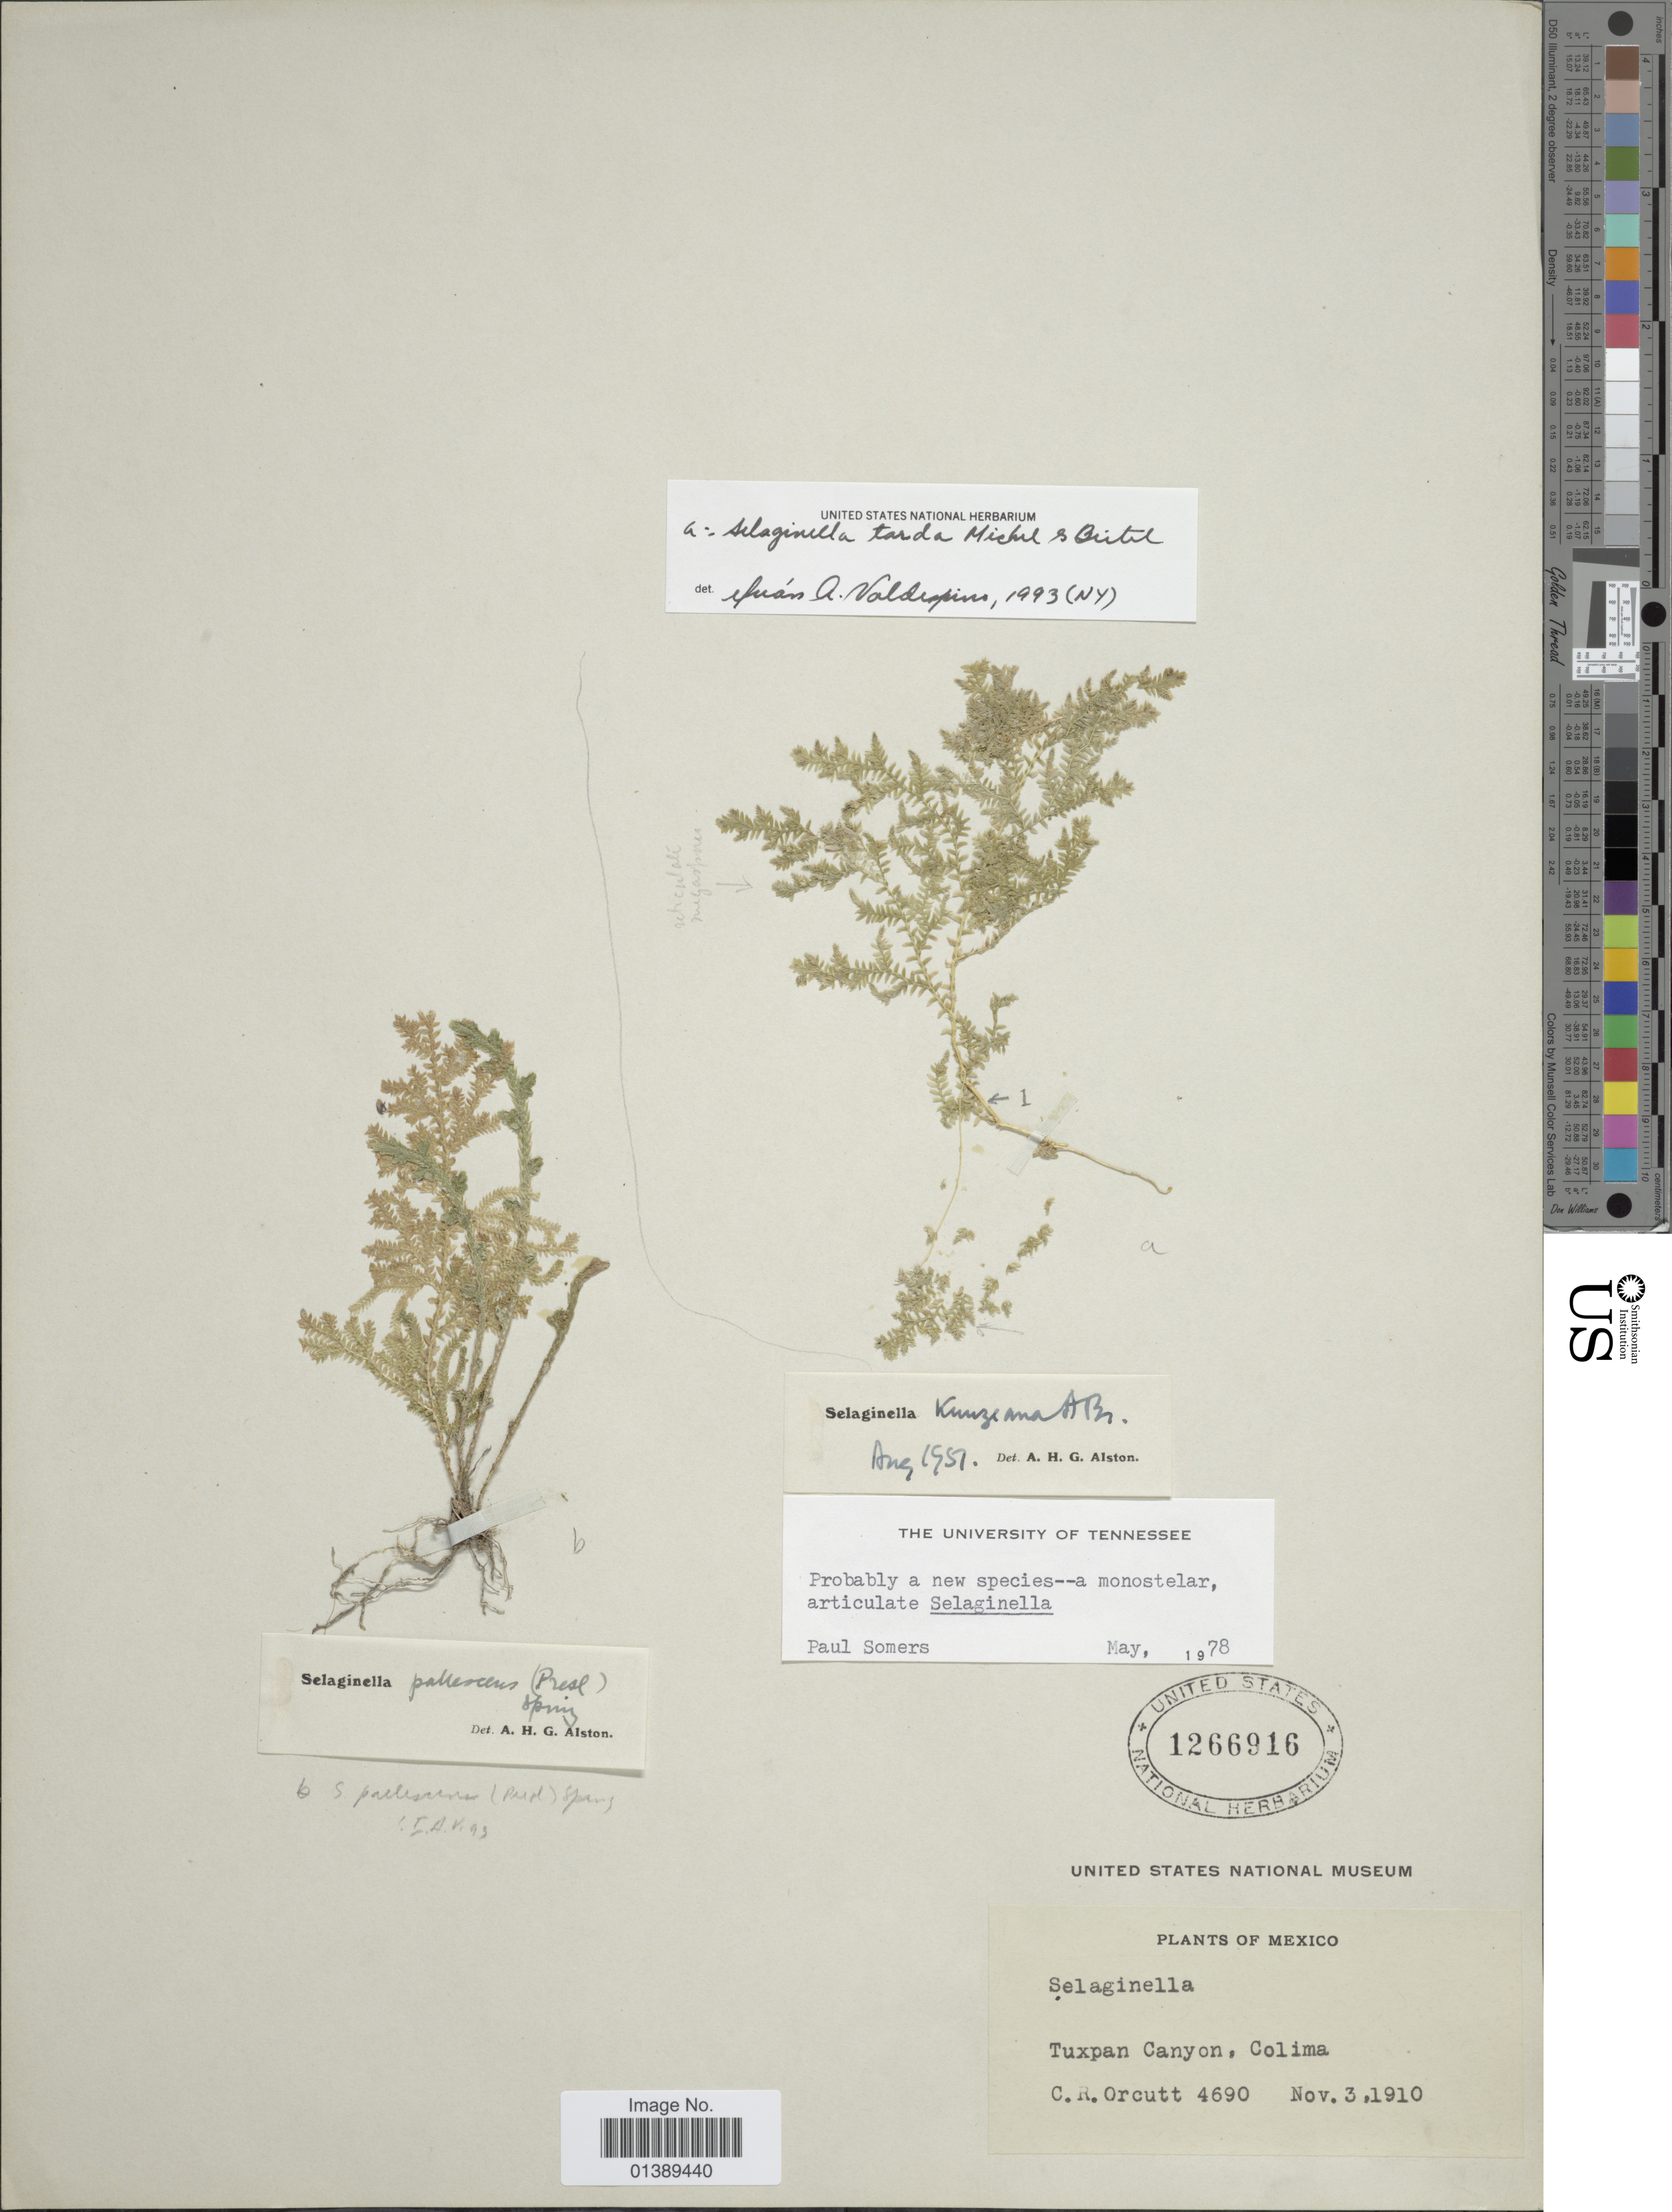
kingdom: Plantae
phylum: Tracheophyta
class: Lycopodiopsida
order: Selaginellales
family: Selaginellaceae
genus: Selaginella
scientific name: Selaginella tarda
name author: Mickel & Beitel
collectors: C. R. Orcutt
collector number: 4690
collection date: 1910-11-03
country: Mexico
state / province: Colima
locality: Tuxpan Canyon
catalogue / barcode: US 1266916